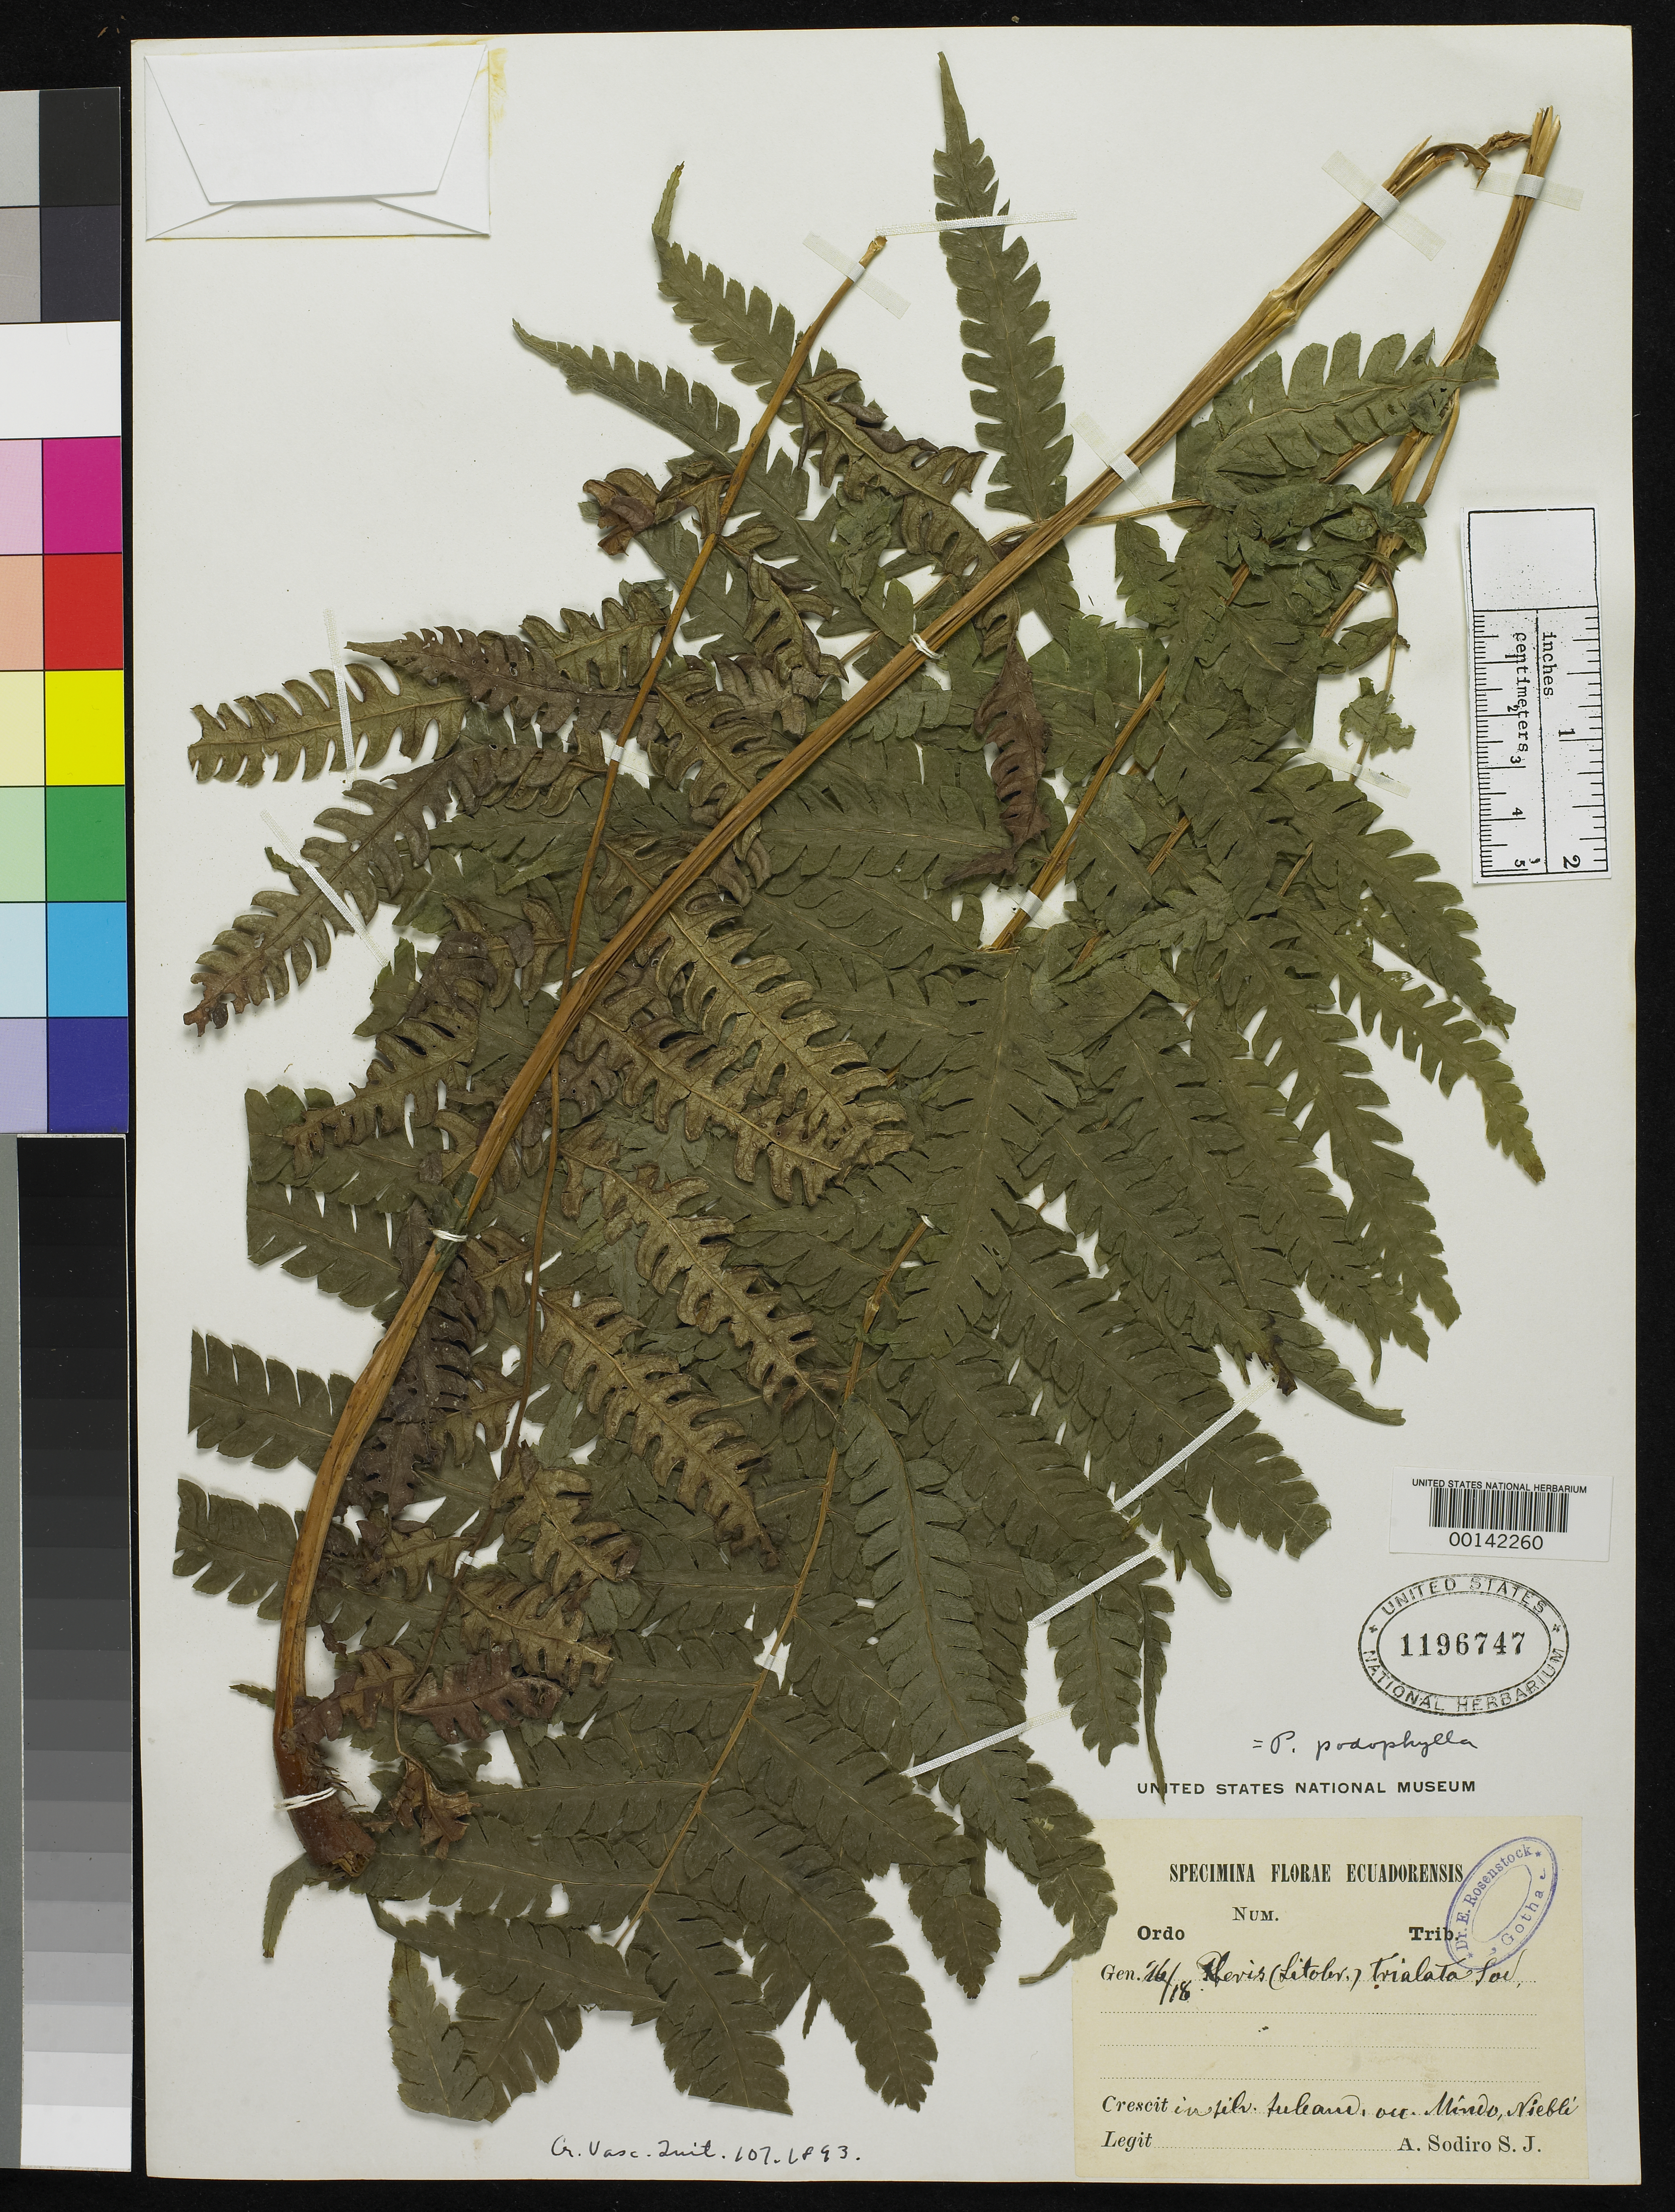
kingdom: Plantae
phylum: Tracheophyta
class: Polypodiopsida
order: Polypodiales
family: Pteridaceae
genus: Pteris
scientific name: Pteris trialata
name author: Sodiro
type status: Type Collection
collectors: L. Sodiro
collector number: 16/18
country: Ecuador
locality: In Mindo, Niebly (en El Valle de Mindo y de Nanegal, en Niebel).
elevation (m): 1000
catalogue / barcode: US 1196747